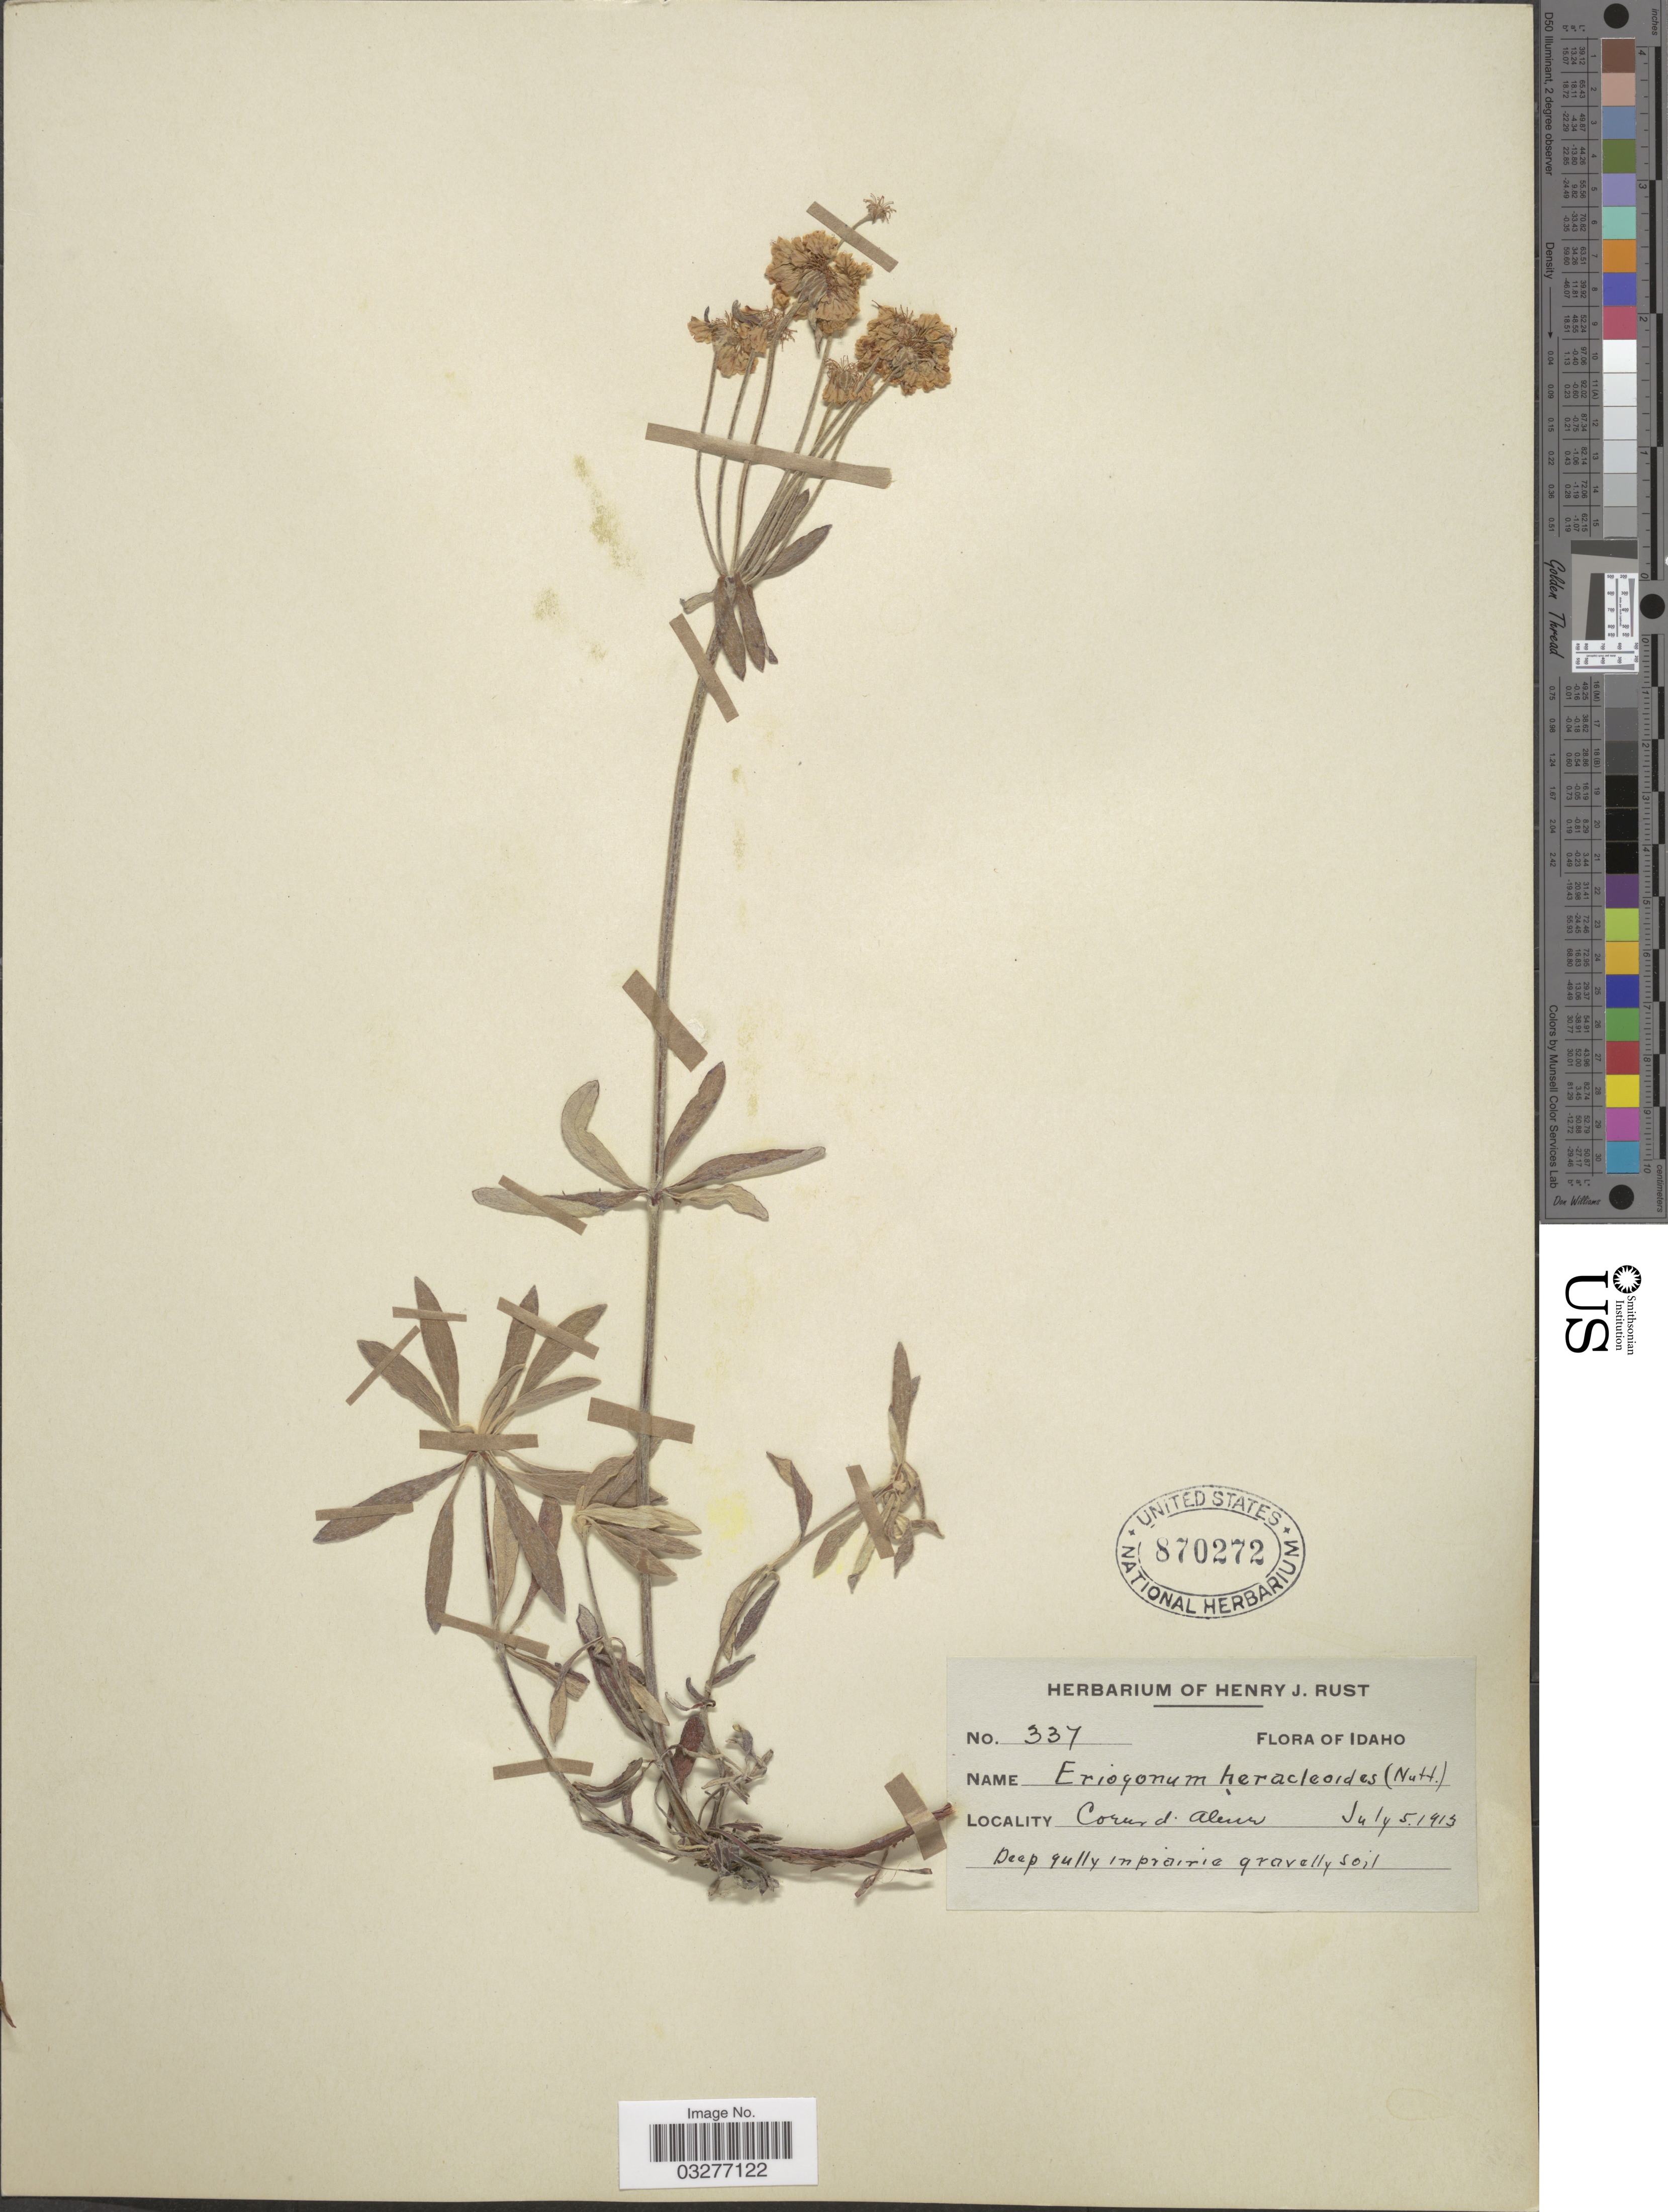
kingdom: Plantae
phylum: Tracheophyta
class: Magnoliopsida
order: Caryophyllales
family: Polygonaceae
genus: Eriogonum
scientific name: Eriogonum heracleoides var. heracleoides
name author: Nutt.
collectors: ex herb. Henry J. Rust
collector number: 337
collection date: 1913-07-05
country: United States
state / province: Idaho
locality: Coeur d'Alene.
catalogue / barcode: US 870272